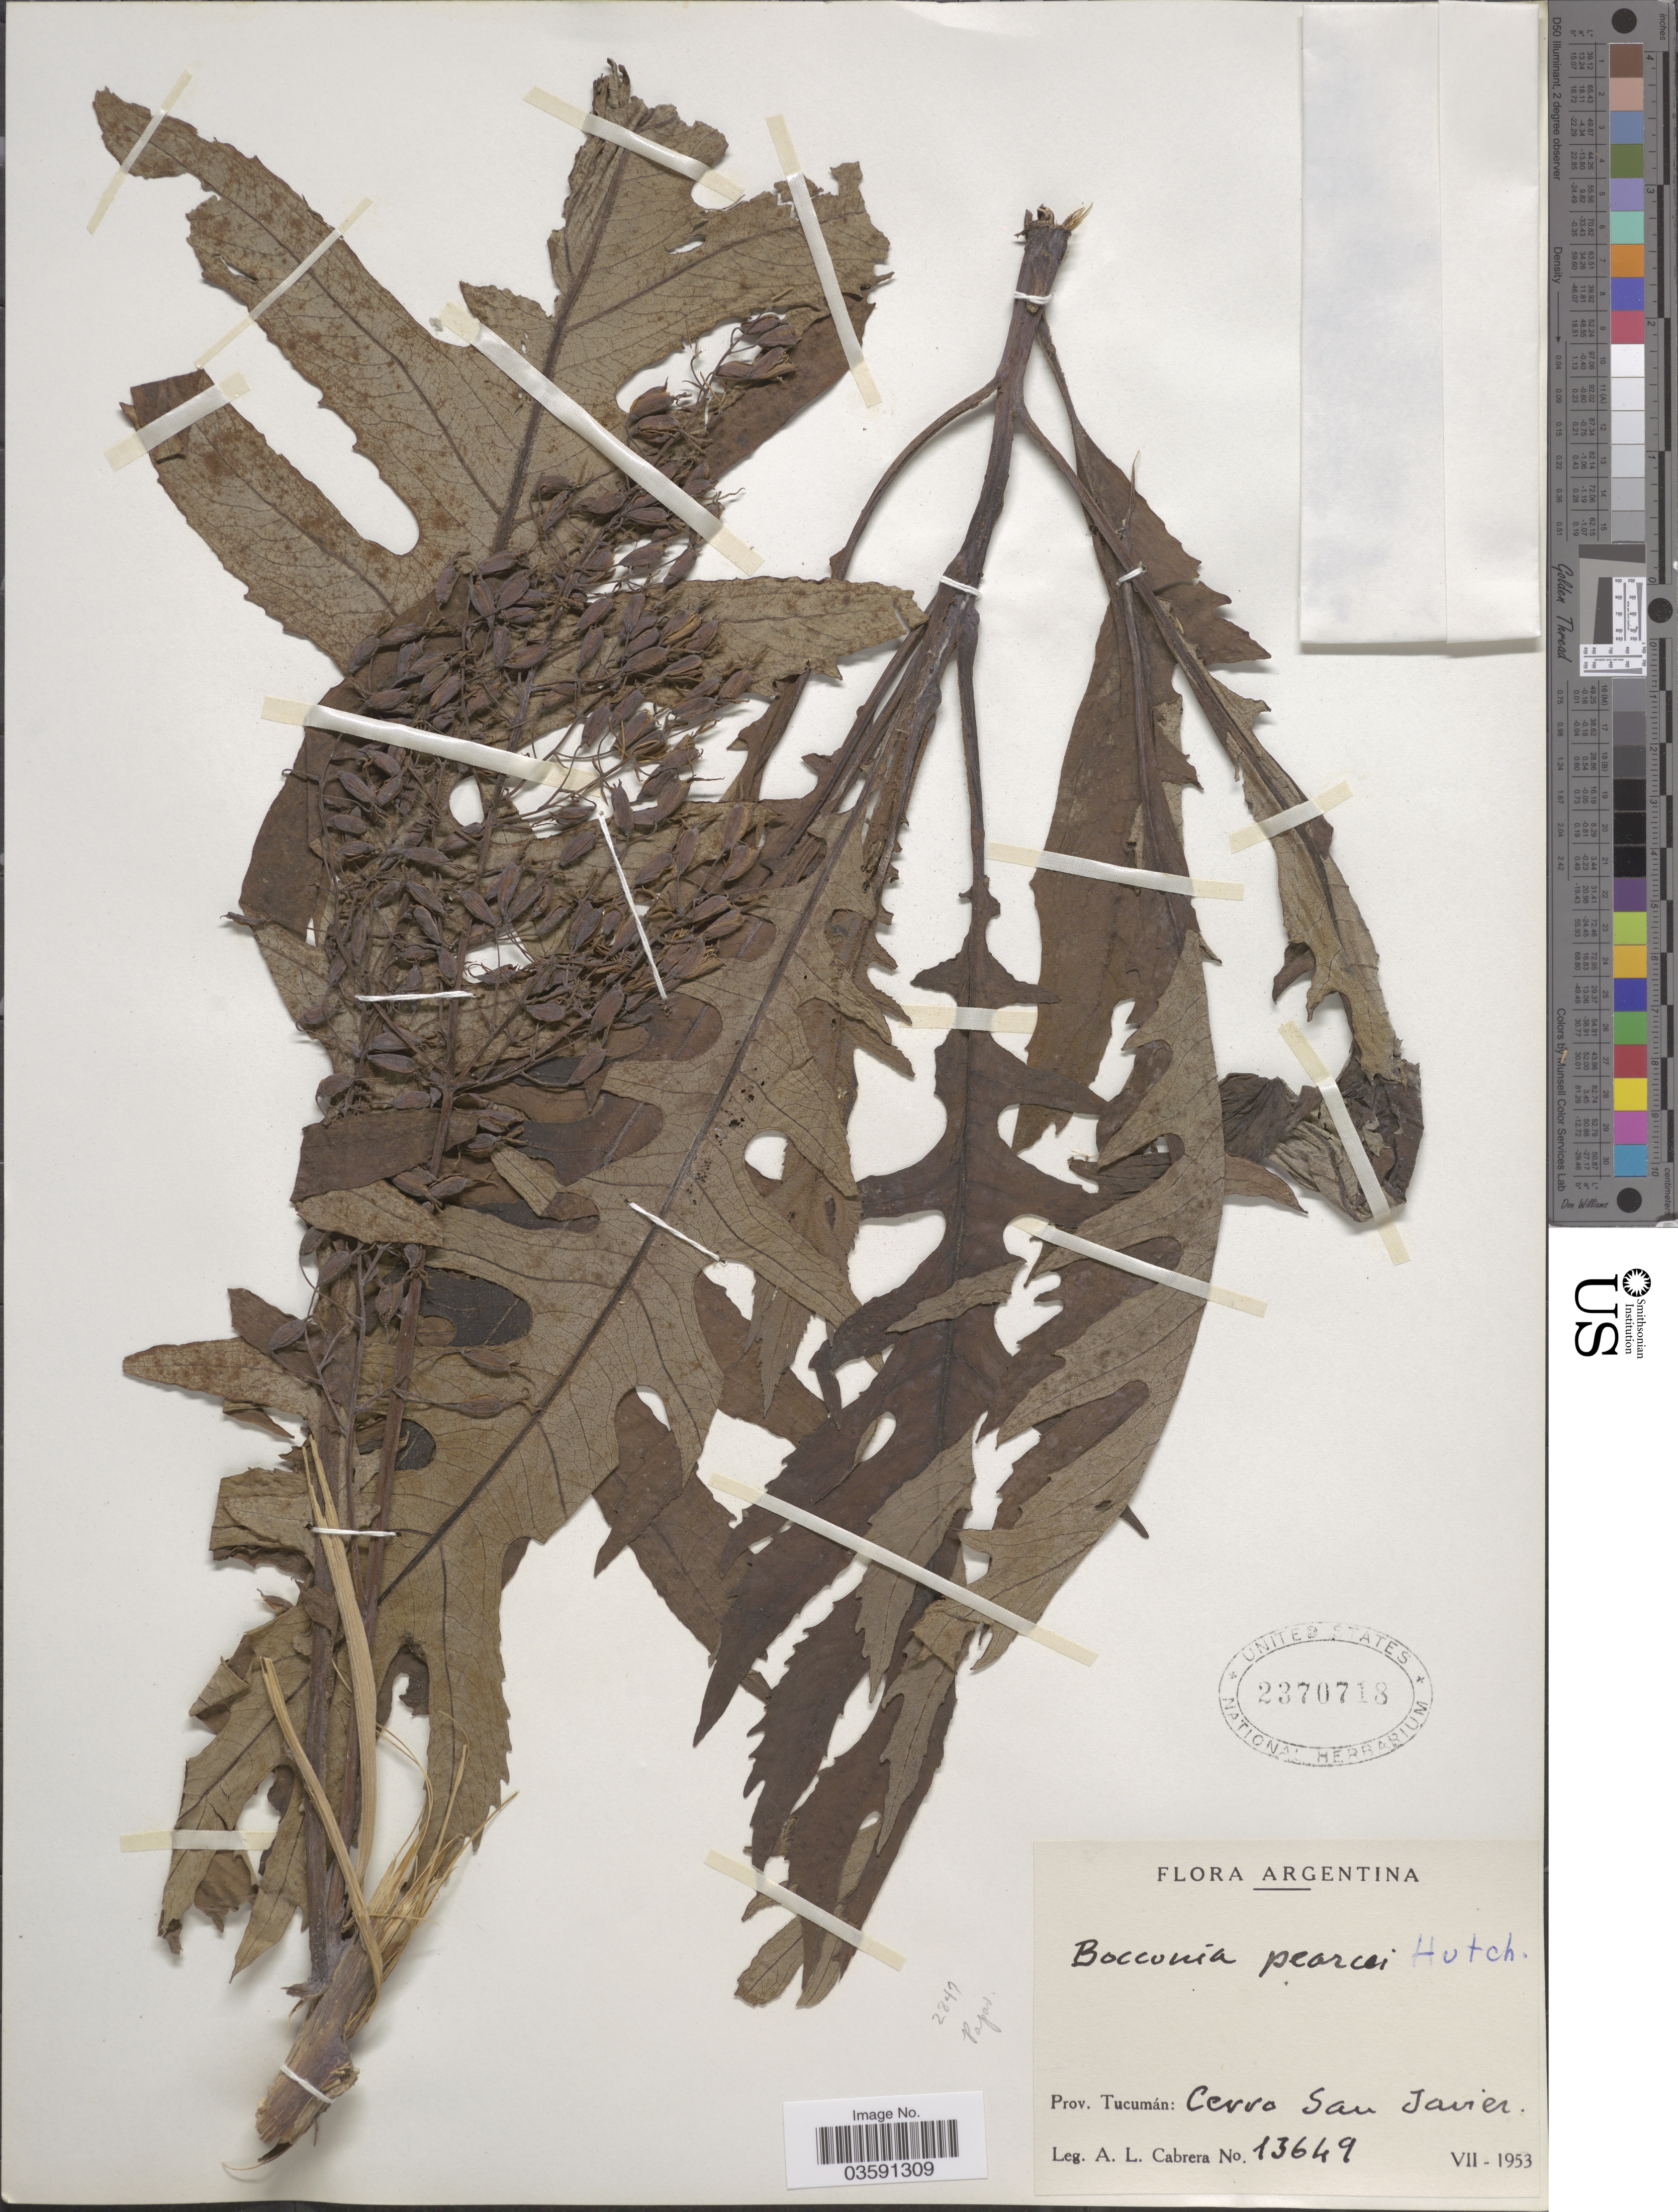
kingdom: Plantae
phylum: Tracheophyta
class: Magnoliopsida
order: Ranunculales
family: Papaveraceae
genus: Bocconia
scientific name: Bocconia integrifolia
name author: Bonpl.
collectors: A. L. Cabrera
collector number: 13649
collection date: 1953-07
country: Argentina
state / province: Tucuman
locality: Cerro San Javier.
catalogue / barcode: US 2370718